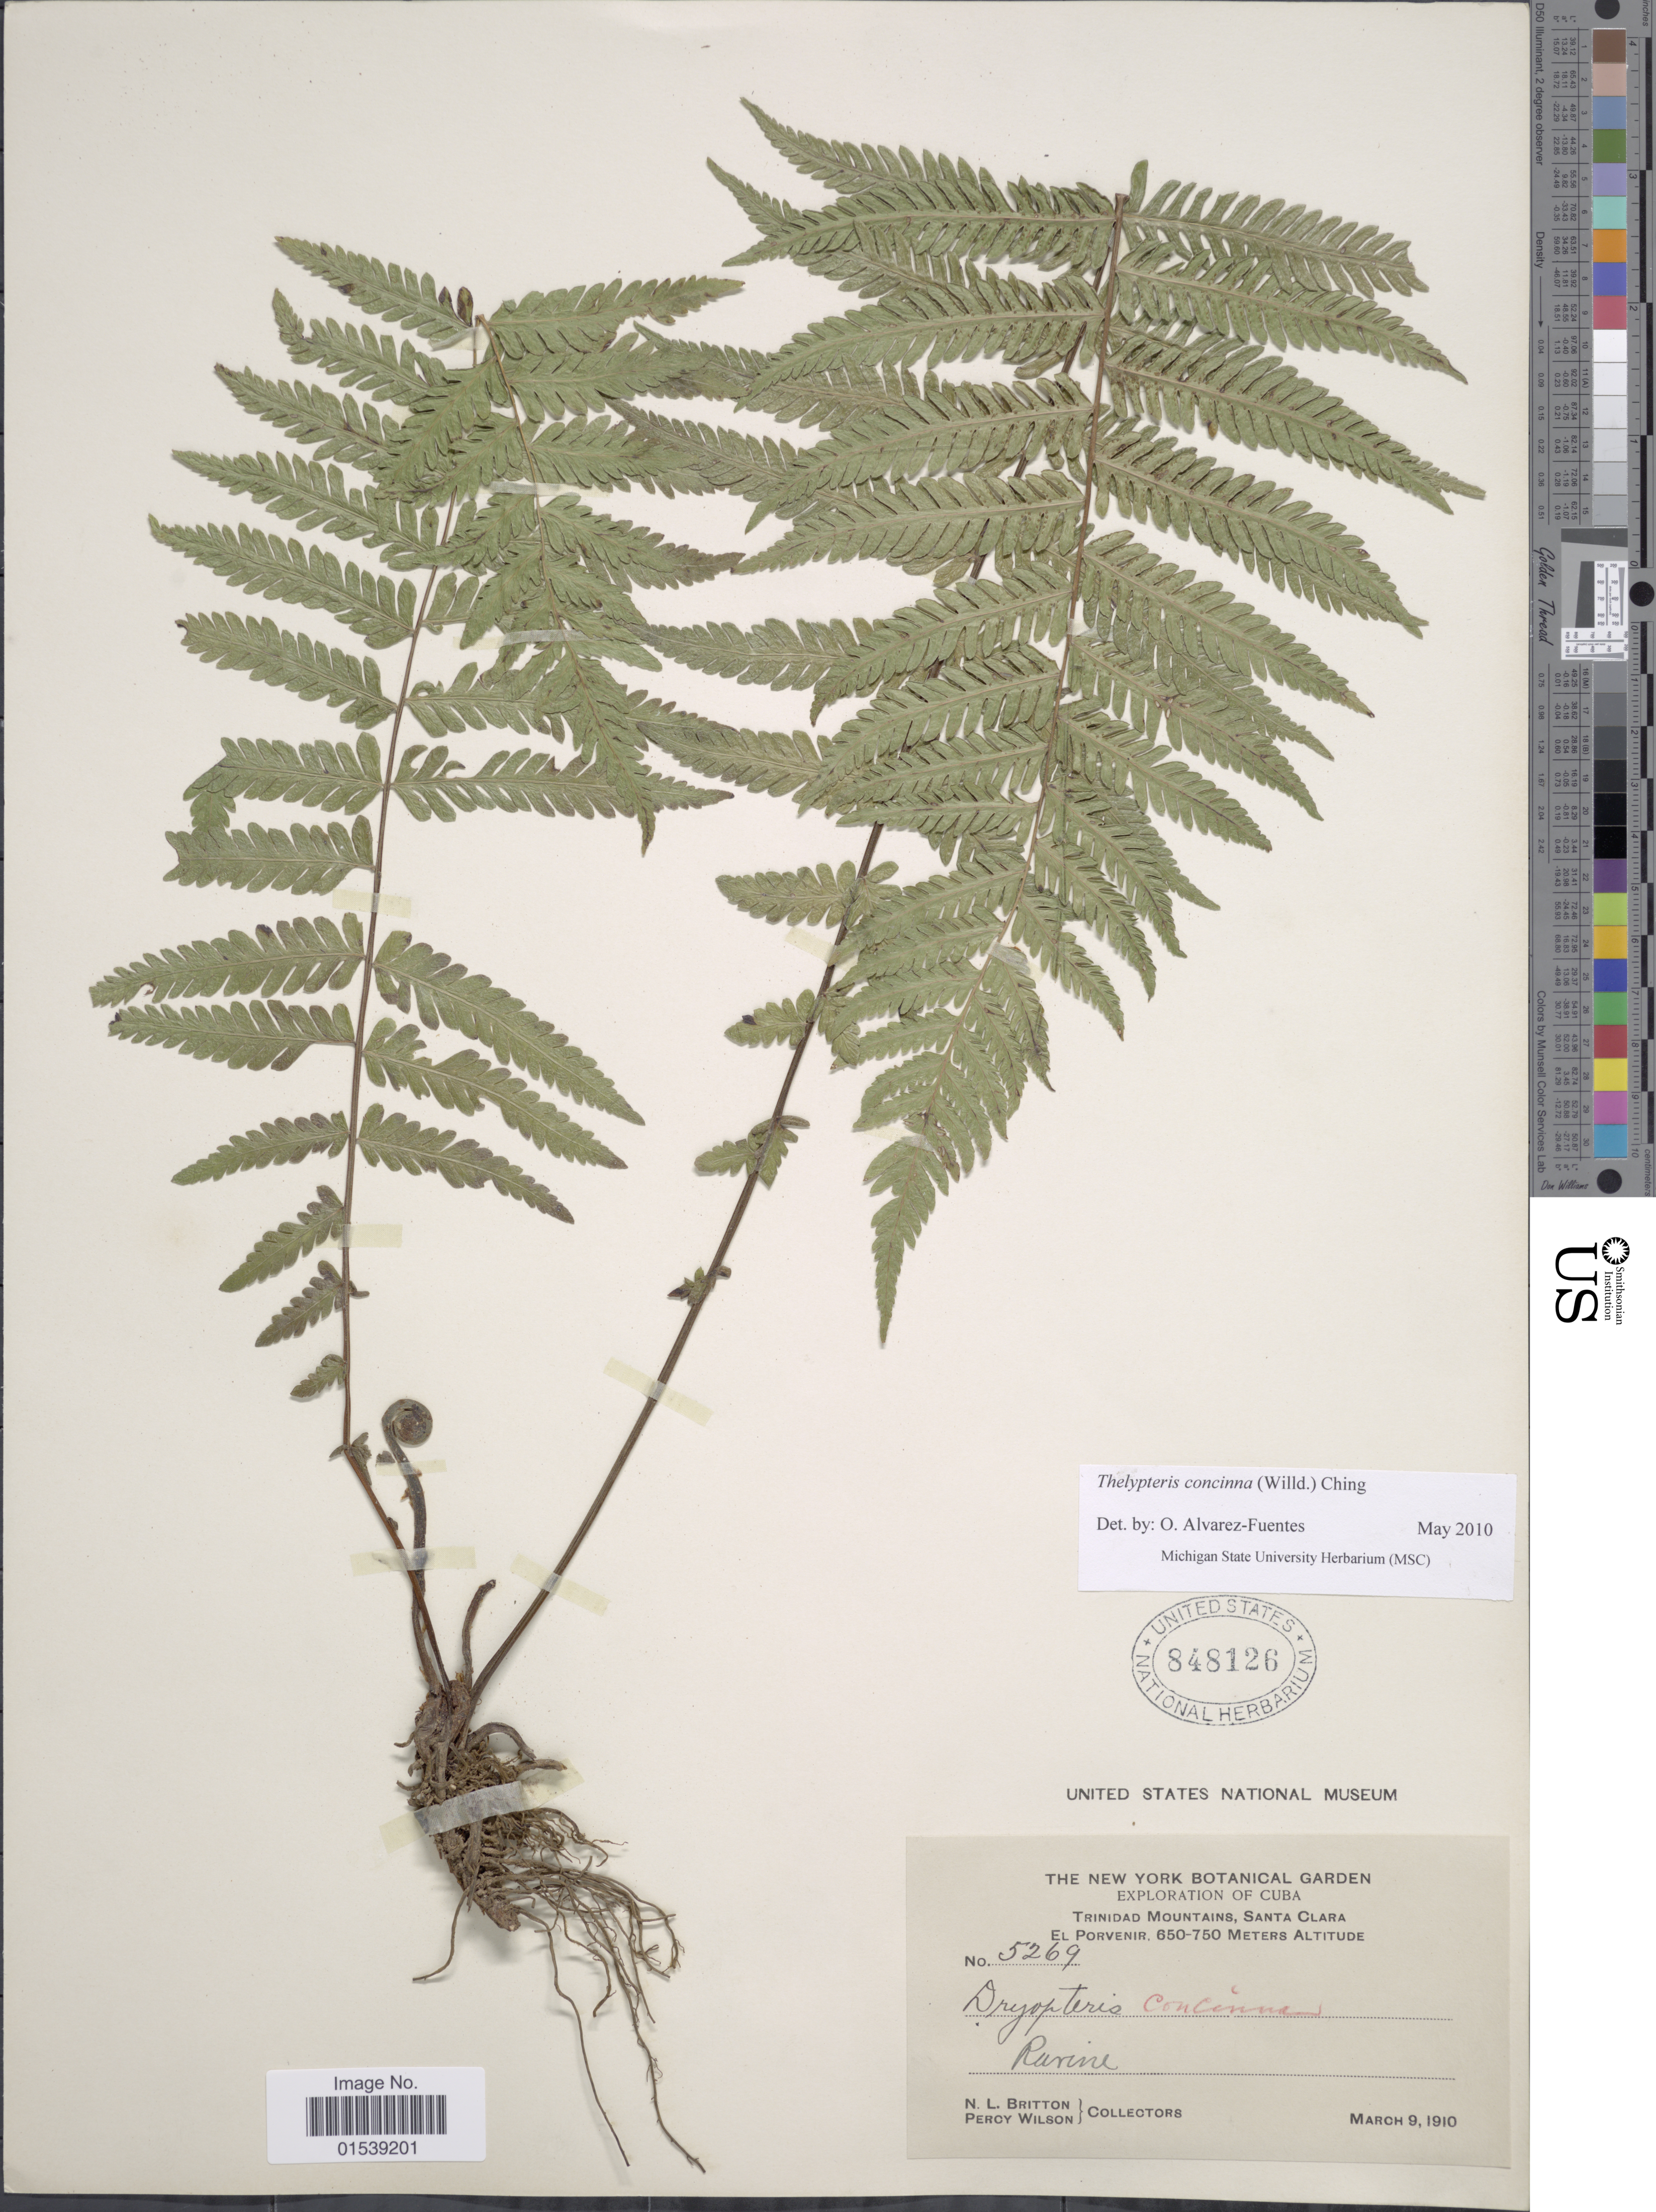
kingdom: Plantae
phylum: Tracheophyta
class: Polypodiopsida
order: Polypodiales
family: Thelypteridaceae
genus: Amauropelta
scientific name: Amauropelta concinna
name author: (Willd.) Pic. Serm.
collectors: N. Britton & P. Wilson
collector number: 5269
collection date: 1910-03-09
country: Cuba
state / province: Las Villas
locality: Trinidad Mountains, Santa Clara, El Porvenir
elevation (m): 650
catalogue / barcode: US 848126